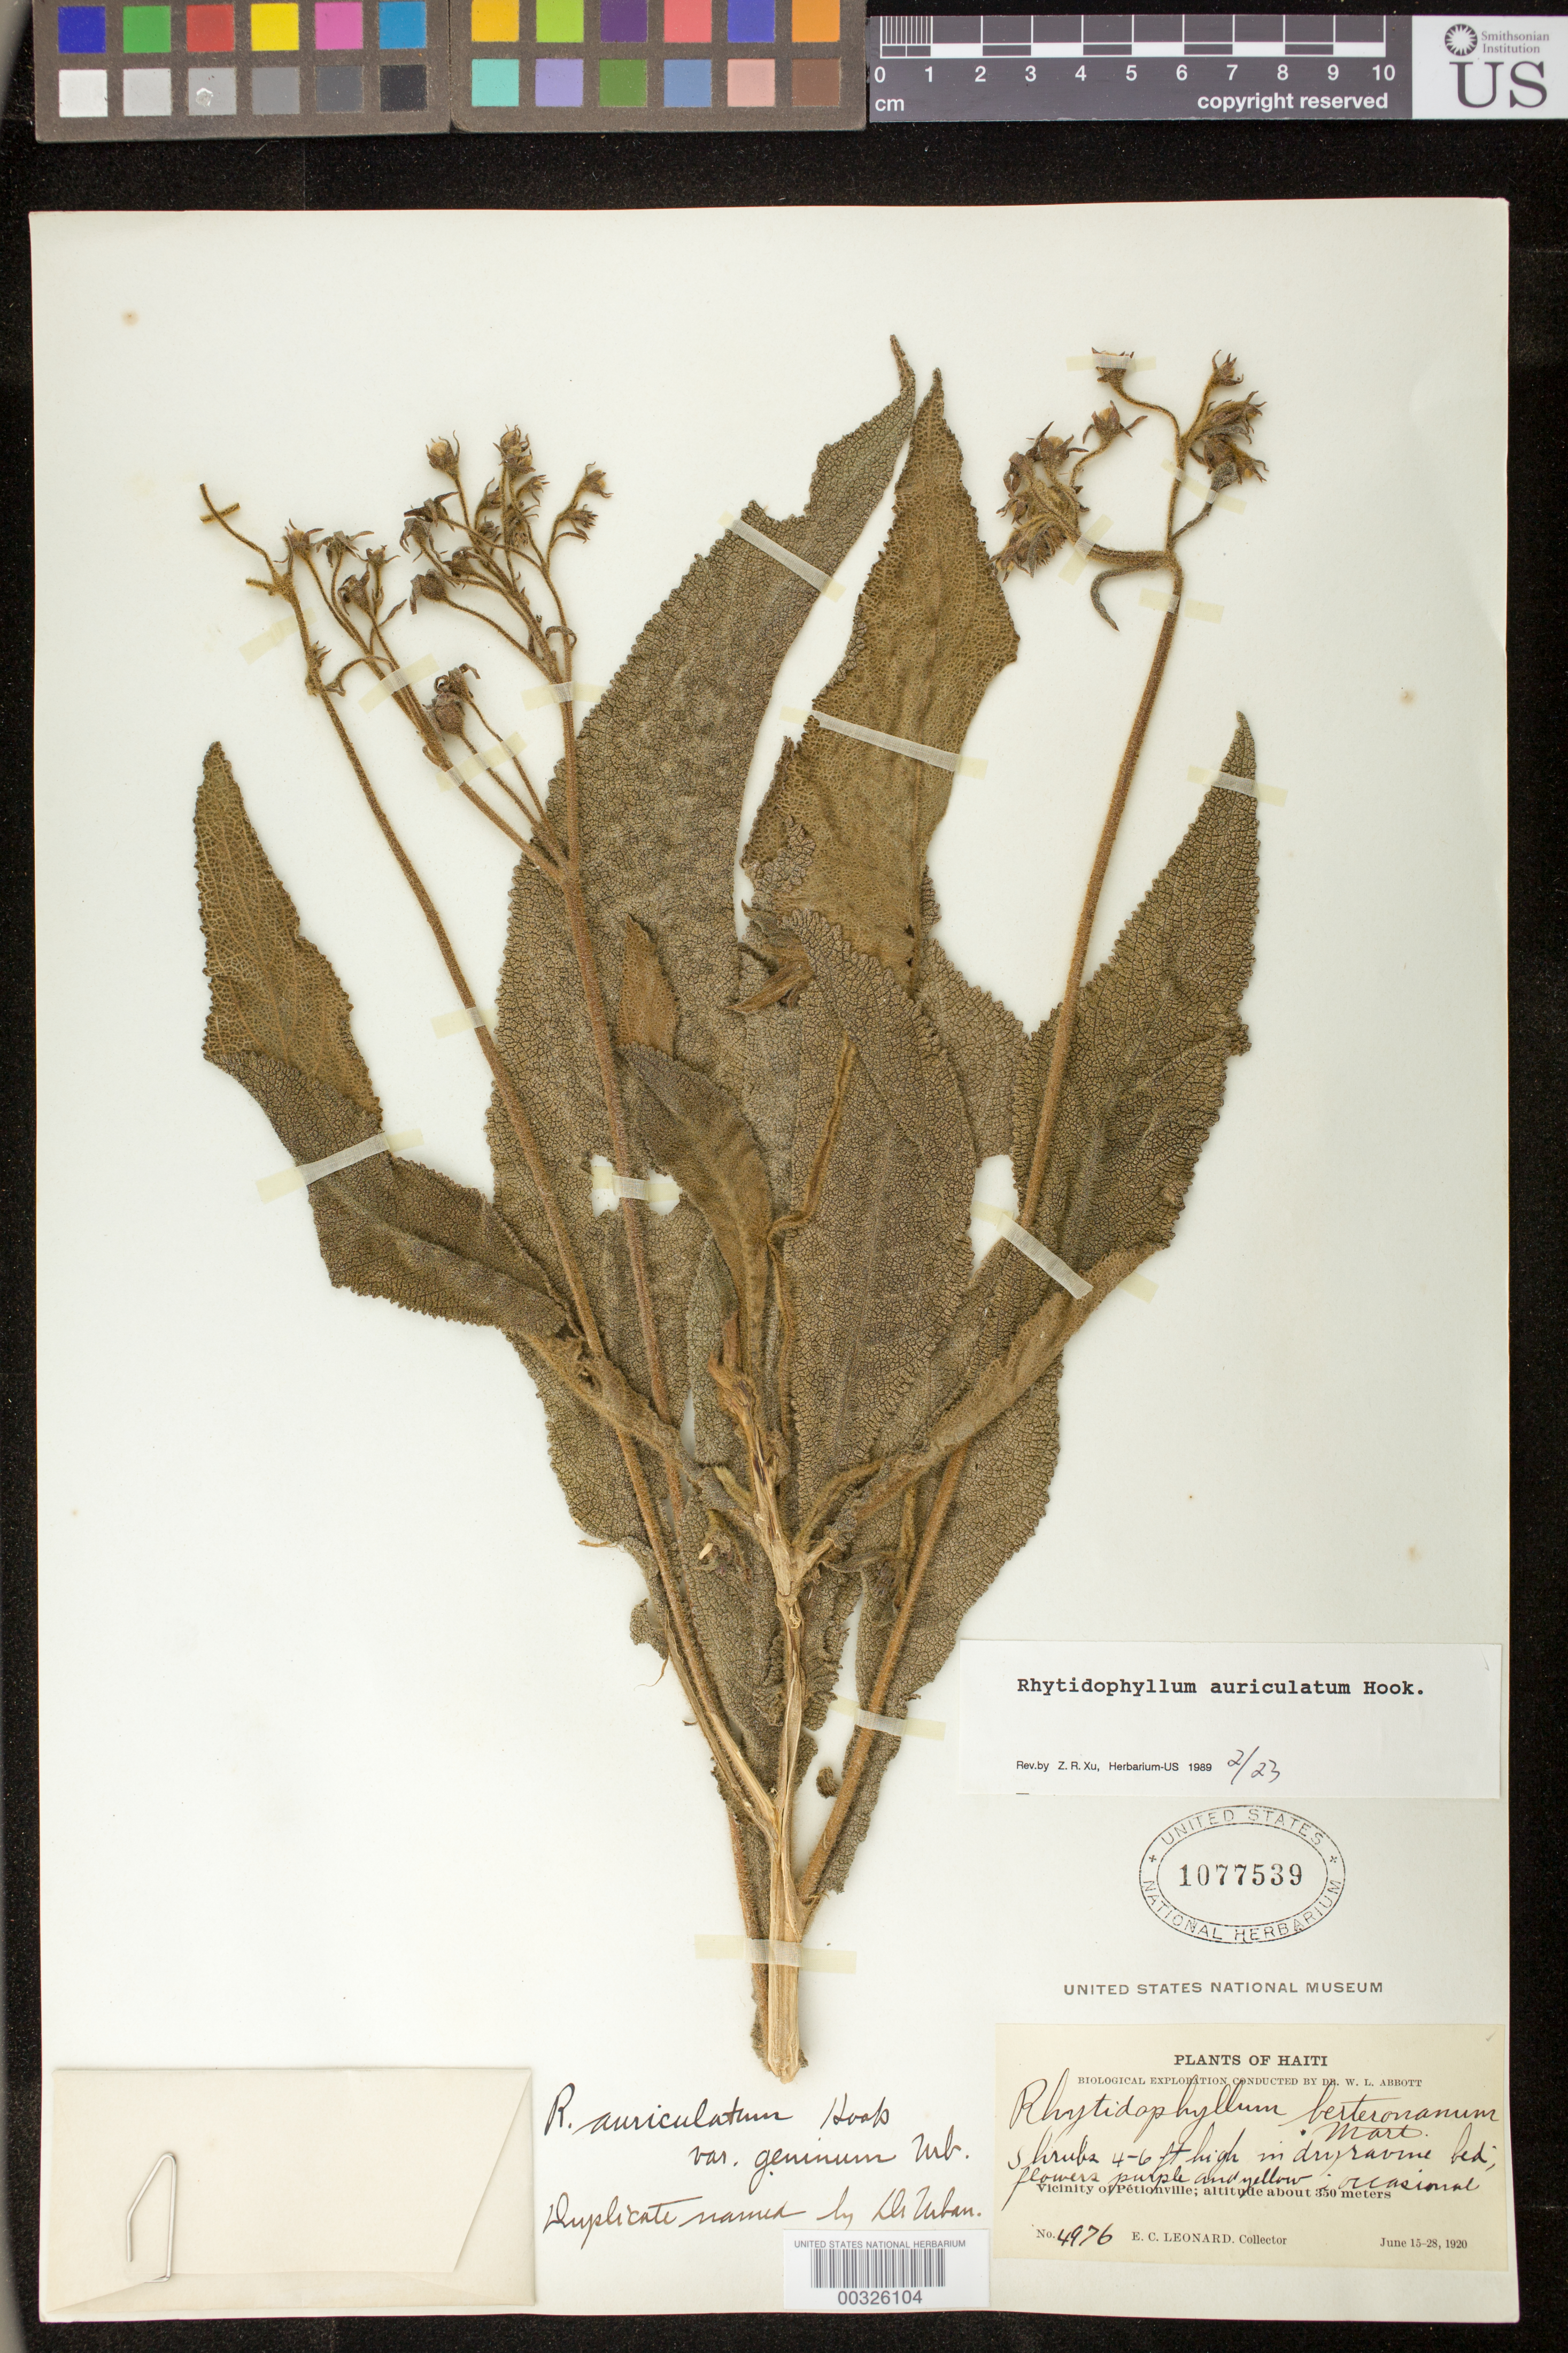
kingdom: Plantae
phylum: Tracheophyta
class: Magnoliopsida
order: Lamiales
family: Gesneriaceae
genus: Rhytidophyllum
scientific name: Rhytidophyllum auriculatum var. angustatum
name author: Urb.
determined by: Skog, Laurence E.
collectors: E. C. Leonard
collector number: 4976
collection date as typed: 15-28 Jun 1920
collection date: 1920-06-15/1920-06-28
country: Haiti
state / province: Ouest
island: Hispaniola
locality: Vicinity of Pétionville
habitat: In dry ravine bed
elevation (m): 350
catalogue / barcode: US 1077539